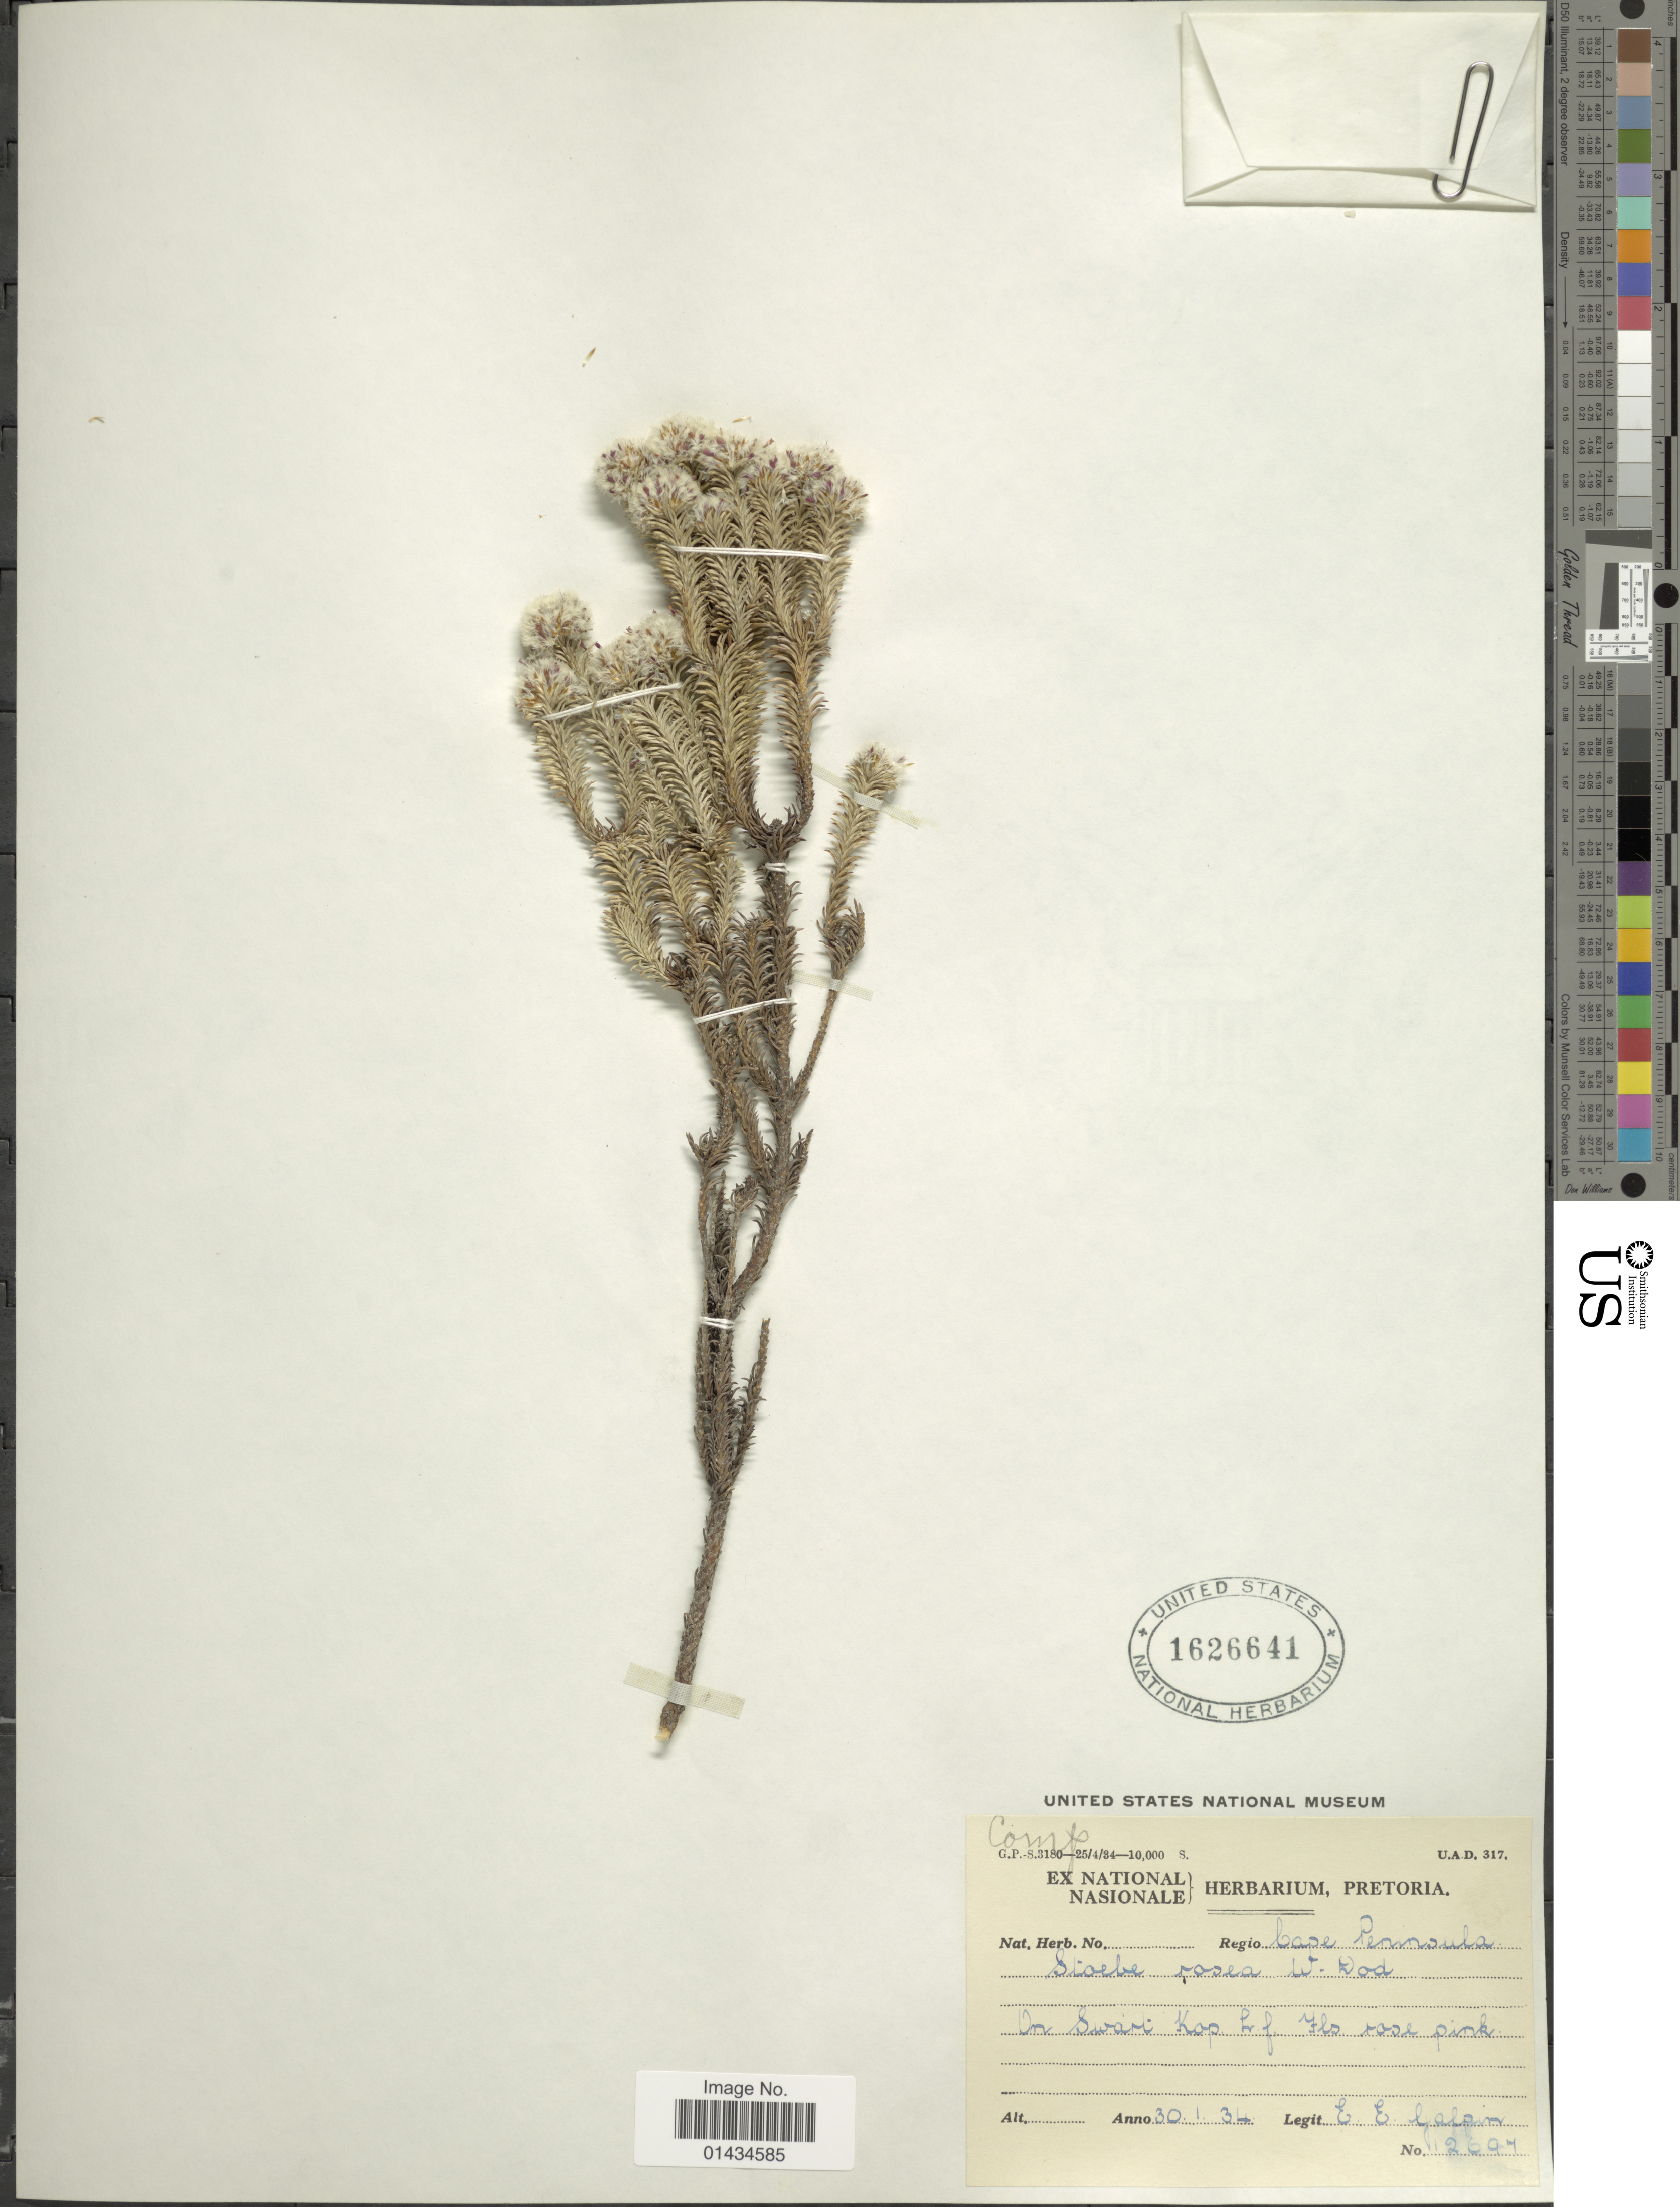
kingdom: Plantae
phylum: Tracheophyta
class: Magnoliopsida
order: Asterales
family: Asteraceae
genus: Stoebe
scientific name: Stoebe rosea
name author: Wolley-Dod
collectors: E. Galpin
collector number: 12694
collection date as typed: Transcribed d/m/y: 30/1/34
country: South Africa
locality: Regio Cape Peninsula, on Swart Kop. Lr. f.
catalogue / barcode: US 1626641